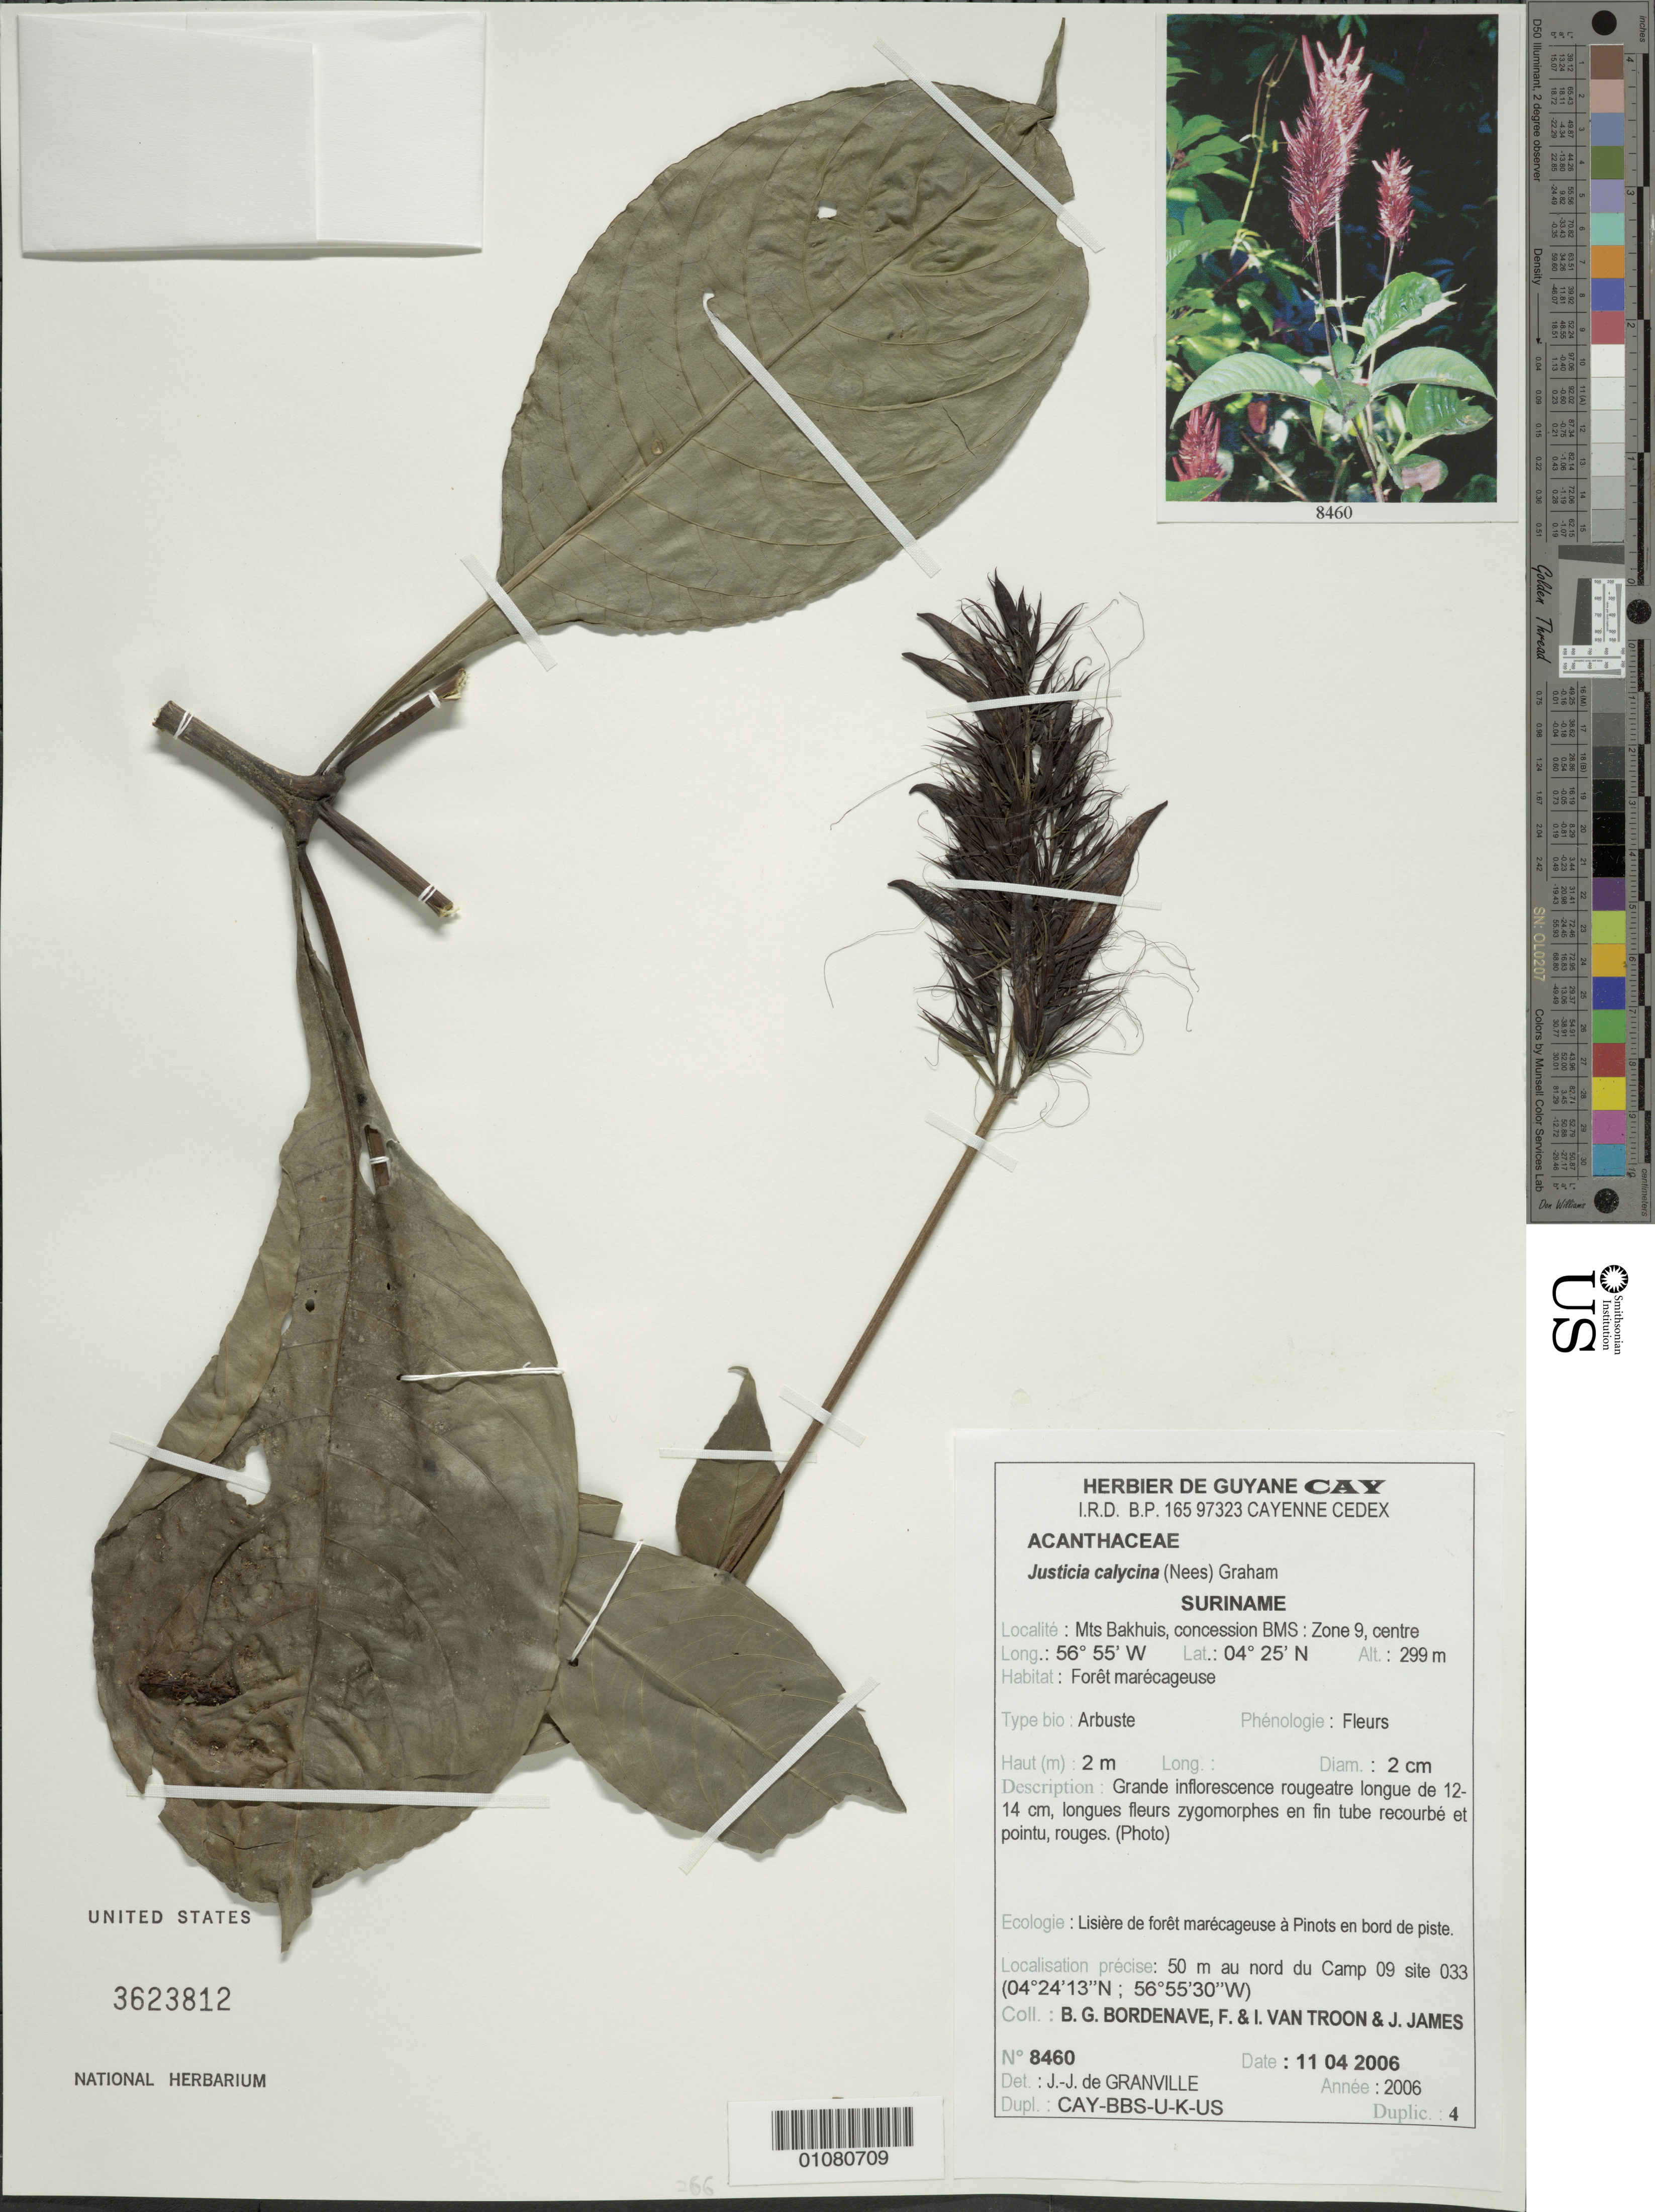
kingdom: Plantae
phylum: Tracheophyta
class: Magnoliopsida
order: Lamiales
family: Acanthaceae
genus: Justicia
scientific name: Justicia calycina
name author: (Nees) V.A.W. Graham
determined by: Granville, J. J. de, (CAY), Institut de Recherche pour le Developpement (IRD) (FRENCH GUIANA)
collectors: B. Bordenave, F. Troon, I. van Troon & J. James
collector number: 8460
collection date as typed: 11-Apr-06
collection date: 2006-04-11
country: Suriname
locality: Mts. Bakhuis, concession BMS: zone 9, centre. 50 m au nord du camp 09 site 33 (4º24'13"N; 56º55'30")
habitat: Forêt marécageuse. Lisière de forêt marécageuse à Pinots en borde de piste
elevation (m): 299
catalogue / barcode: US 3623812